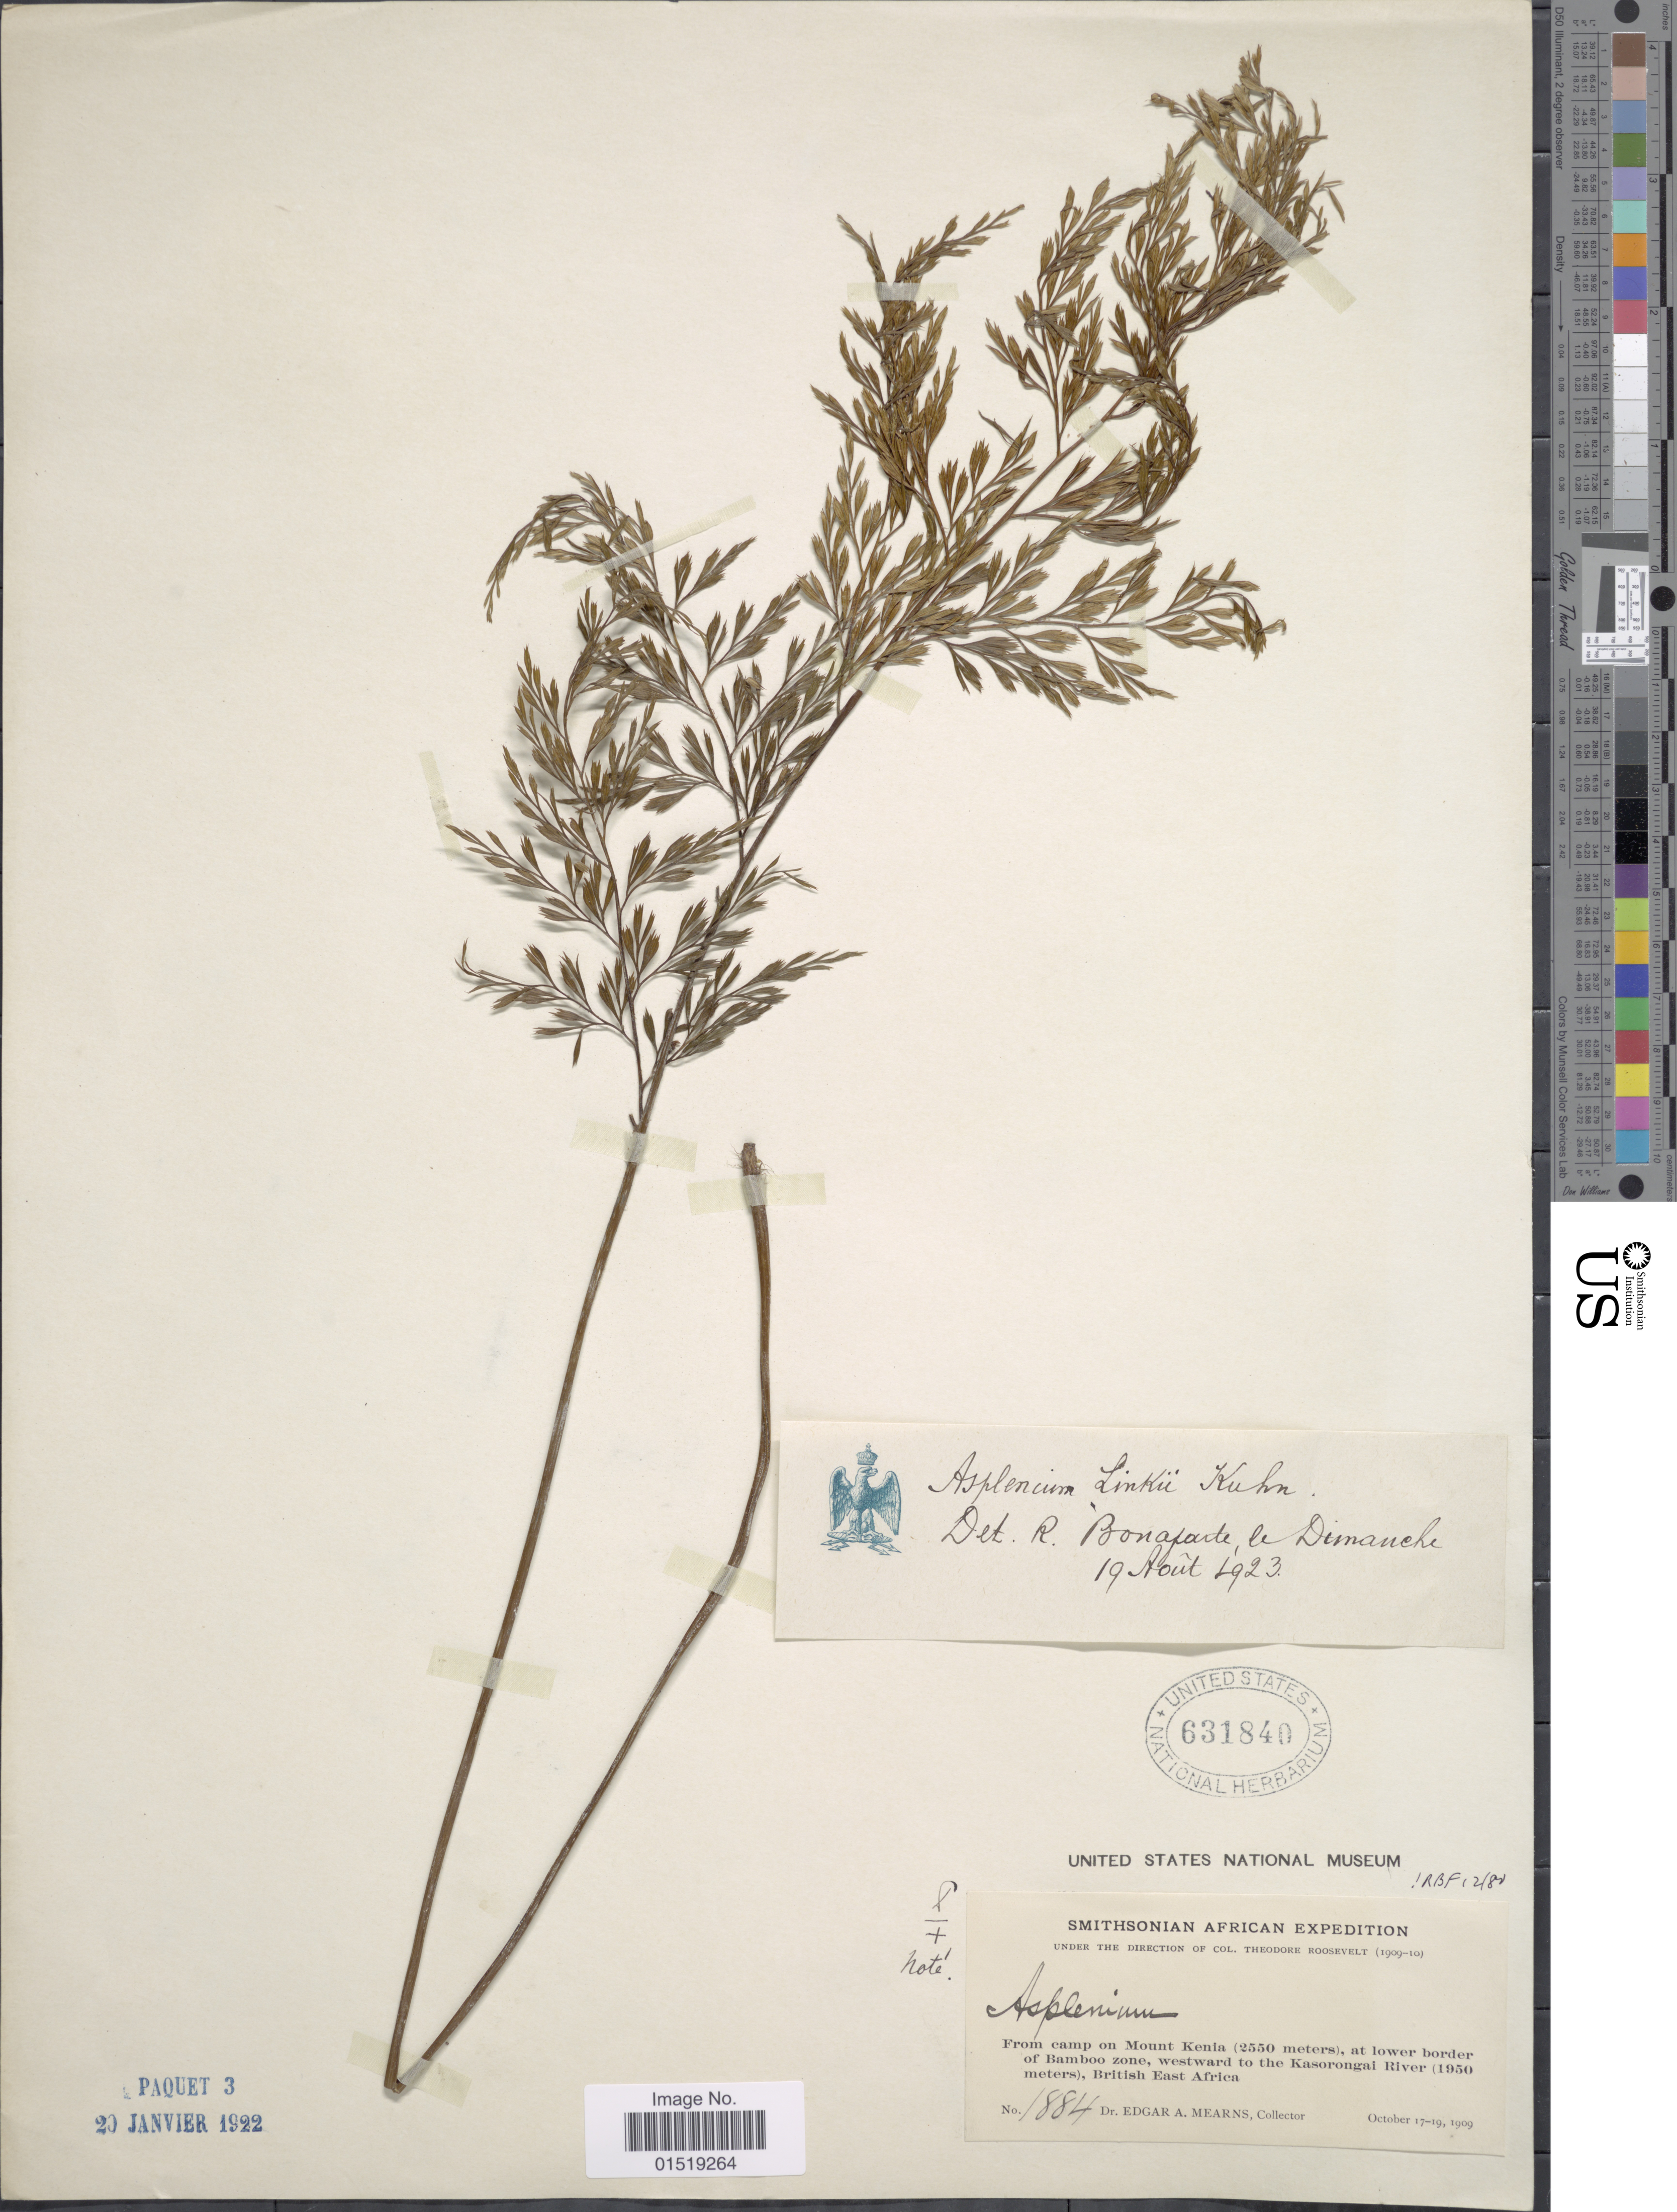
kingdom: Plantae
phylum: Tracheophyta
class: Polypodiopsida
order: Polypodiales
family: Aspleniaceae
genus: Asplenium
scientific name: Asplenium linckii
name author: Kuhn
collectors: E. A. Mearns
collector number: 1884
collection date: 1909-10-17/1909-10-19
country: Kenya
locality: From camp on Mount Kenia, at lower border of Bamboo zone, westward to the Kasorongai River, British East Africa.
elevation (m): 1950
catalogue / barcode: US 631840